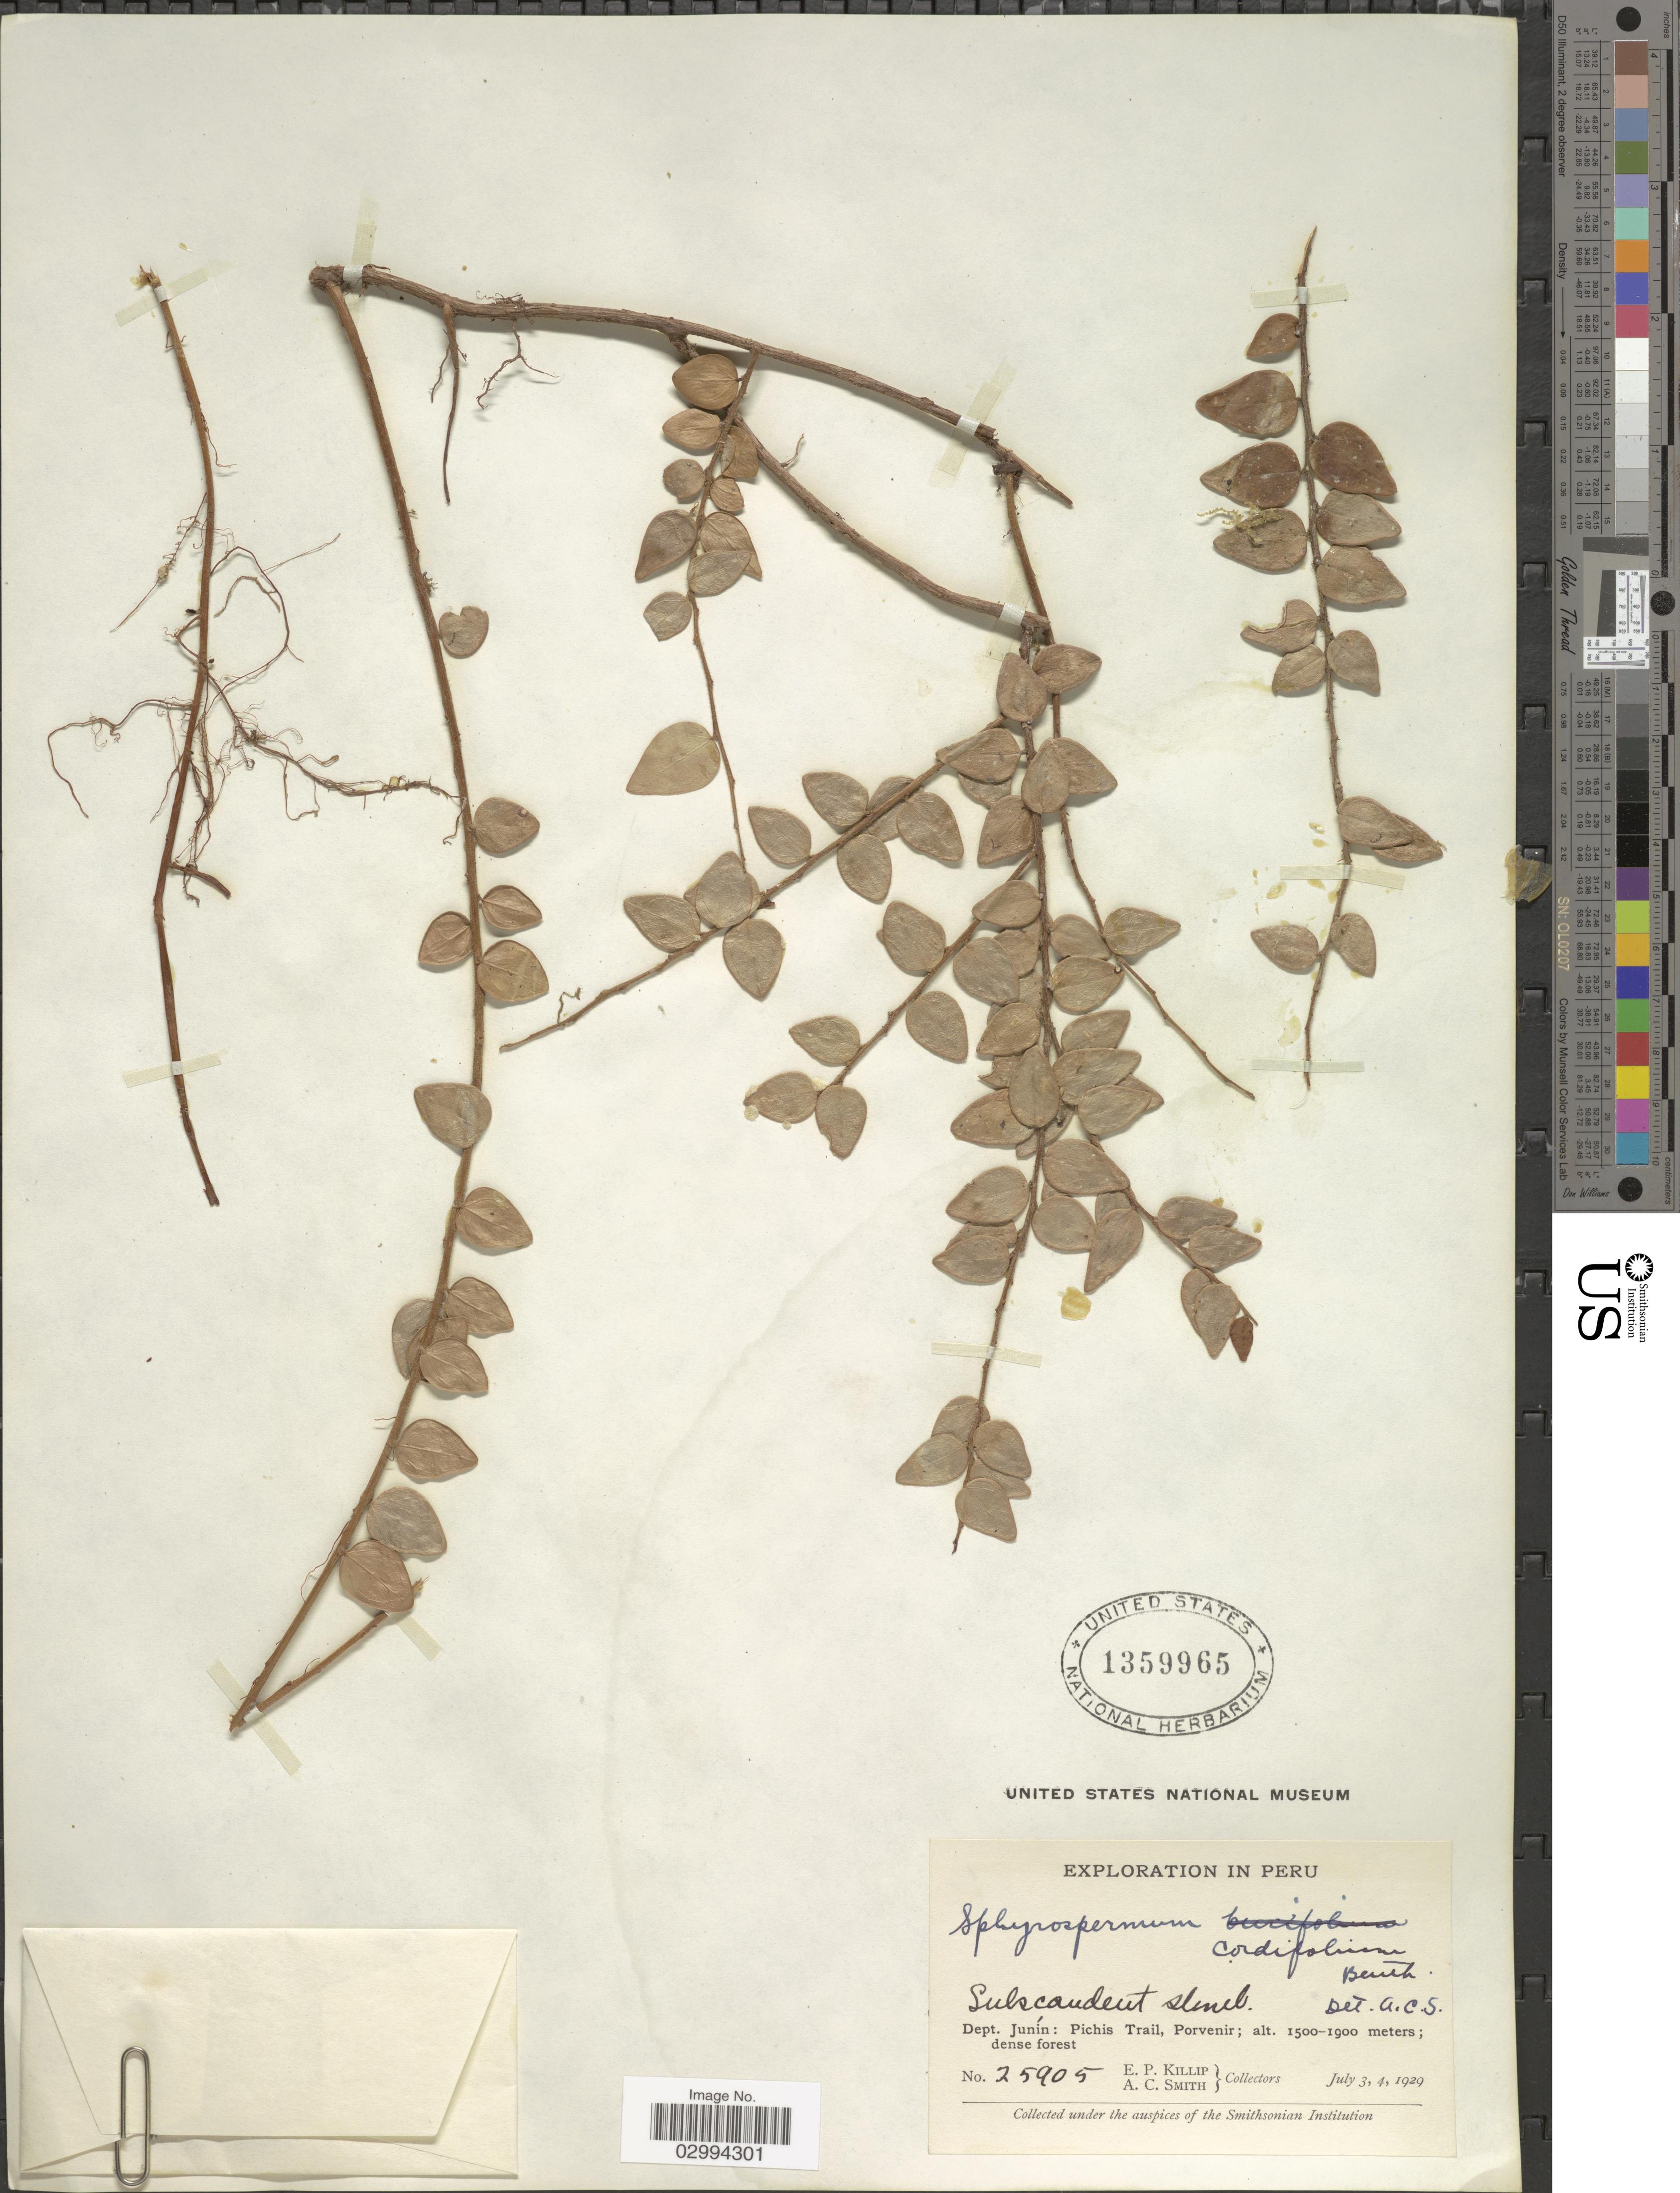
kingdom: Plantae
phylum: Tracheophyta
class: Magnoliopsida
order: Ericales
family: Ericaceae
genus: Sphyrospermum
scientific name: Sphyrospermum cordifolium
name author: Benth.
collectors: E. P. Killip & A. C. Smith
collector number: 25905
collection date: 1929-07-03/1929-07-04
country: Peru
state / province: Junín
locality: Dept. Junín: Pichis Trail, Porvenir.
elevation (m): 1500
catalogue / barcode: US 1359965